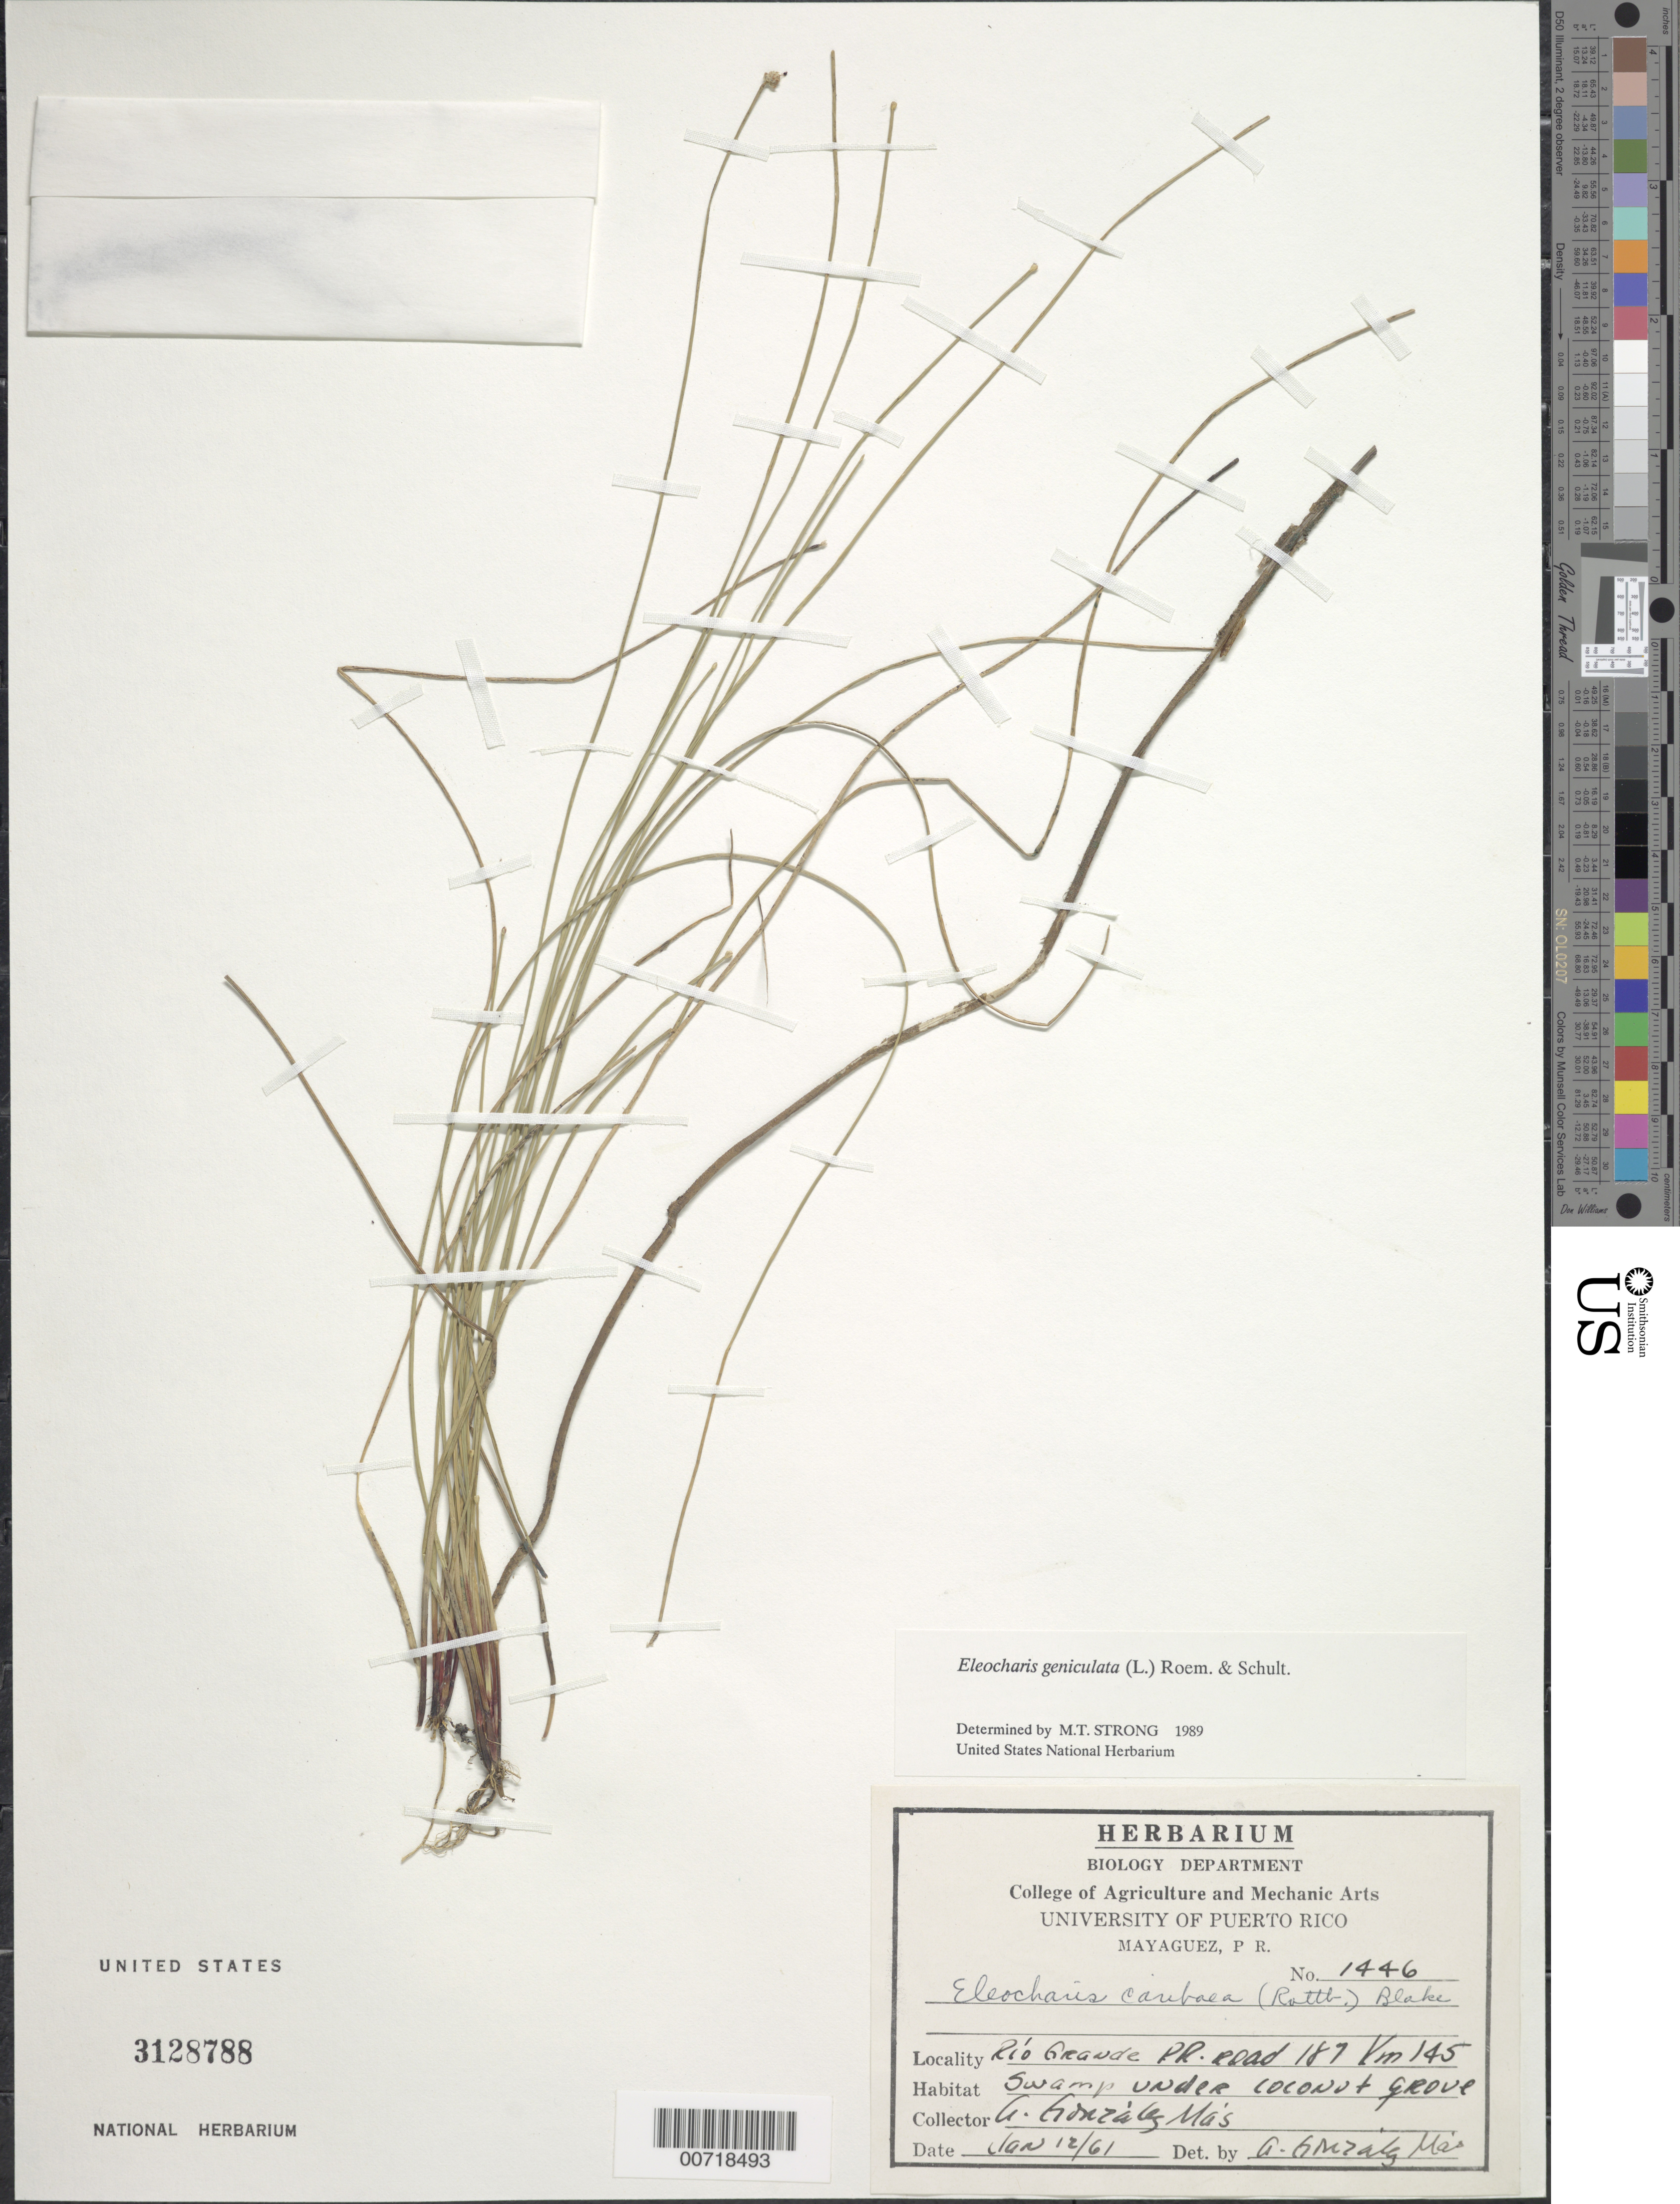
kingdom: Plantae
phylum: Tracheophyta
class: Liliopsida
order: Poales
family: Cyperaceae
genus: Eleocharis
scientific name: Eleocharis geniculata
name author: (L.) Roem. & Schult.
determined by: Strong, M. T., (US), Smithsonian Institution - National Museum of Natural History (UNITED STATES)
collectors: A. González Más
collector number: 1446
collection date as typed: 12 Jan 1961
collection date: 1961-01-12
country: Puerto Rico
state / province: Río Grande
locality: Río Grande: P.R. Rd. 187, km 145.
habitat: Swamp under coconut grove.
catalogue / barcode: US 3128788